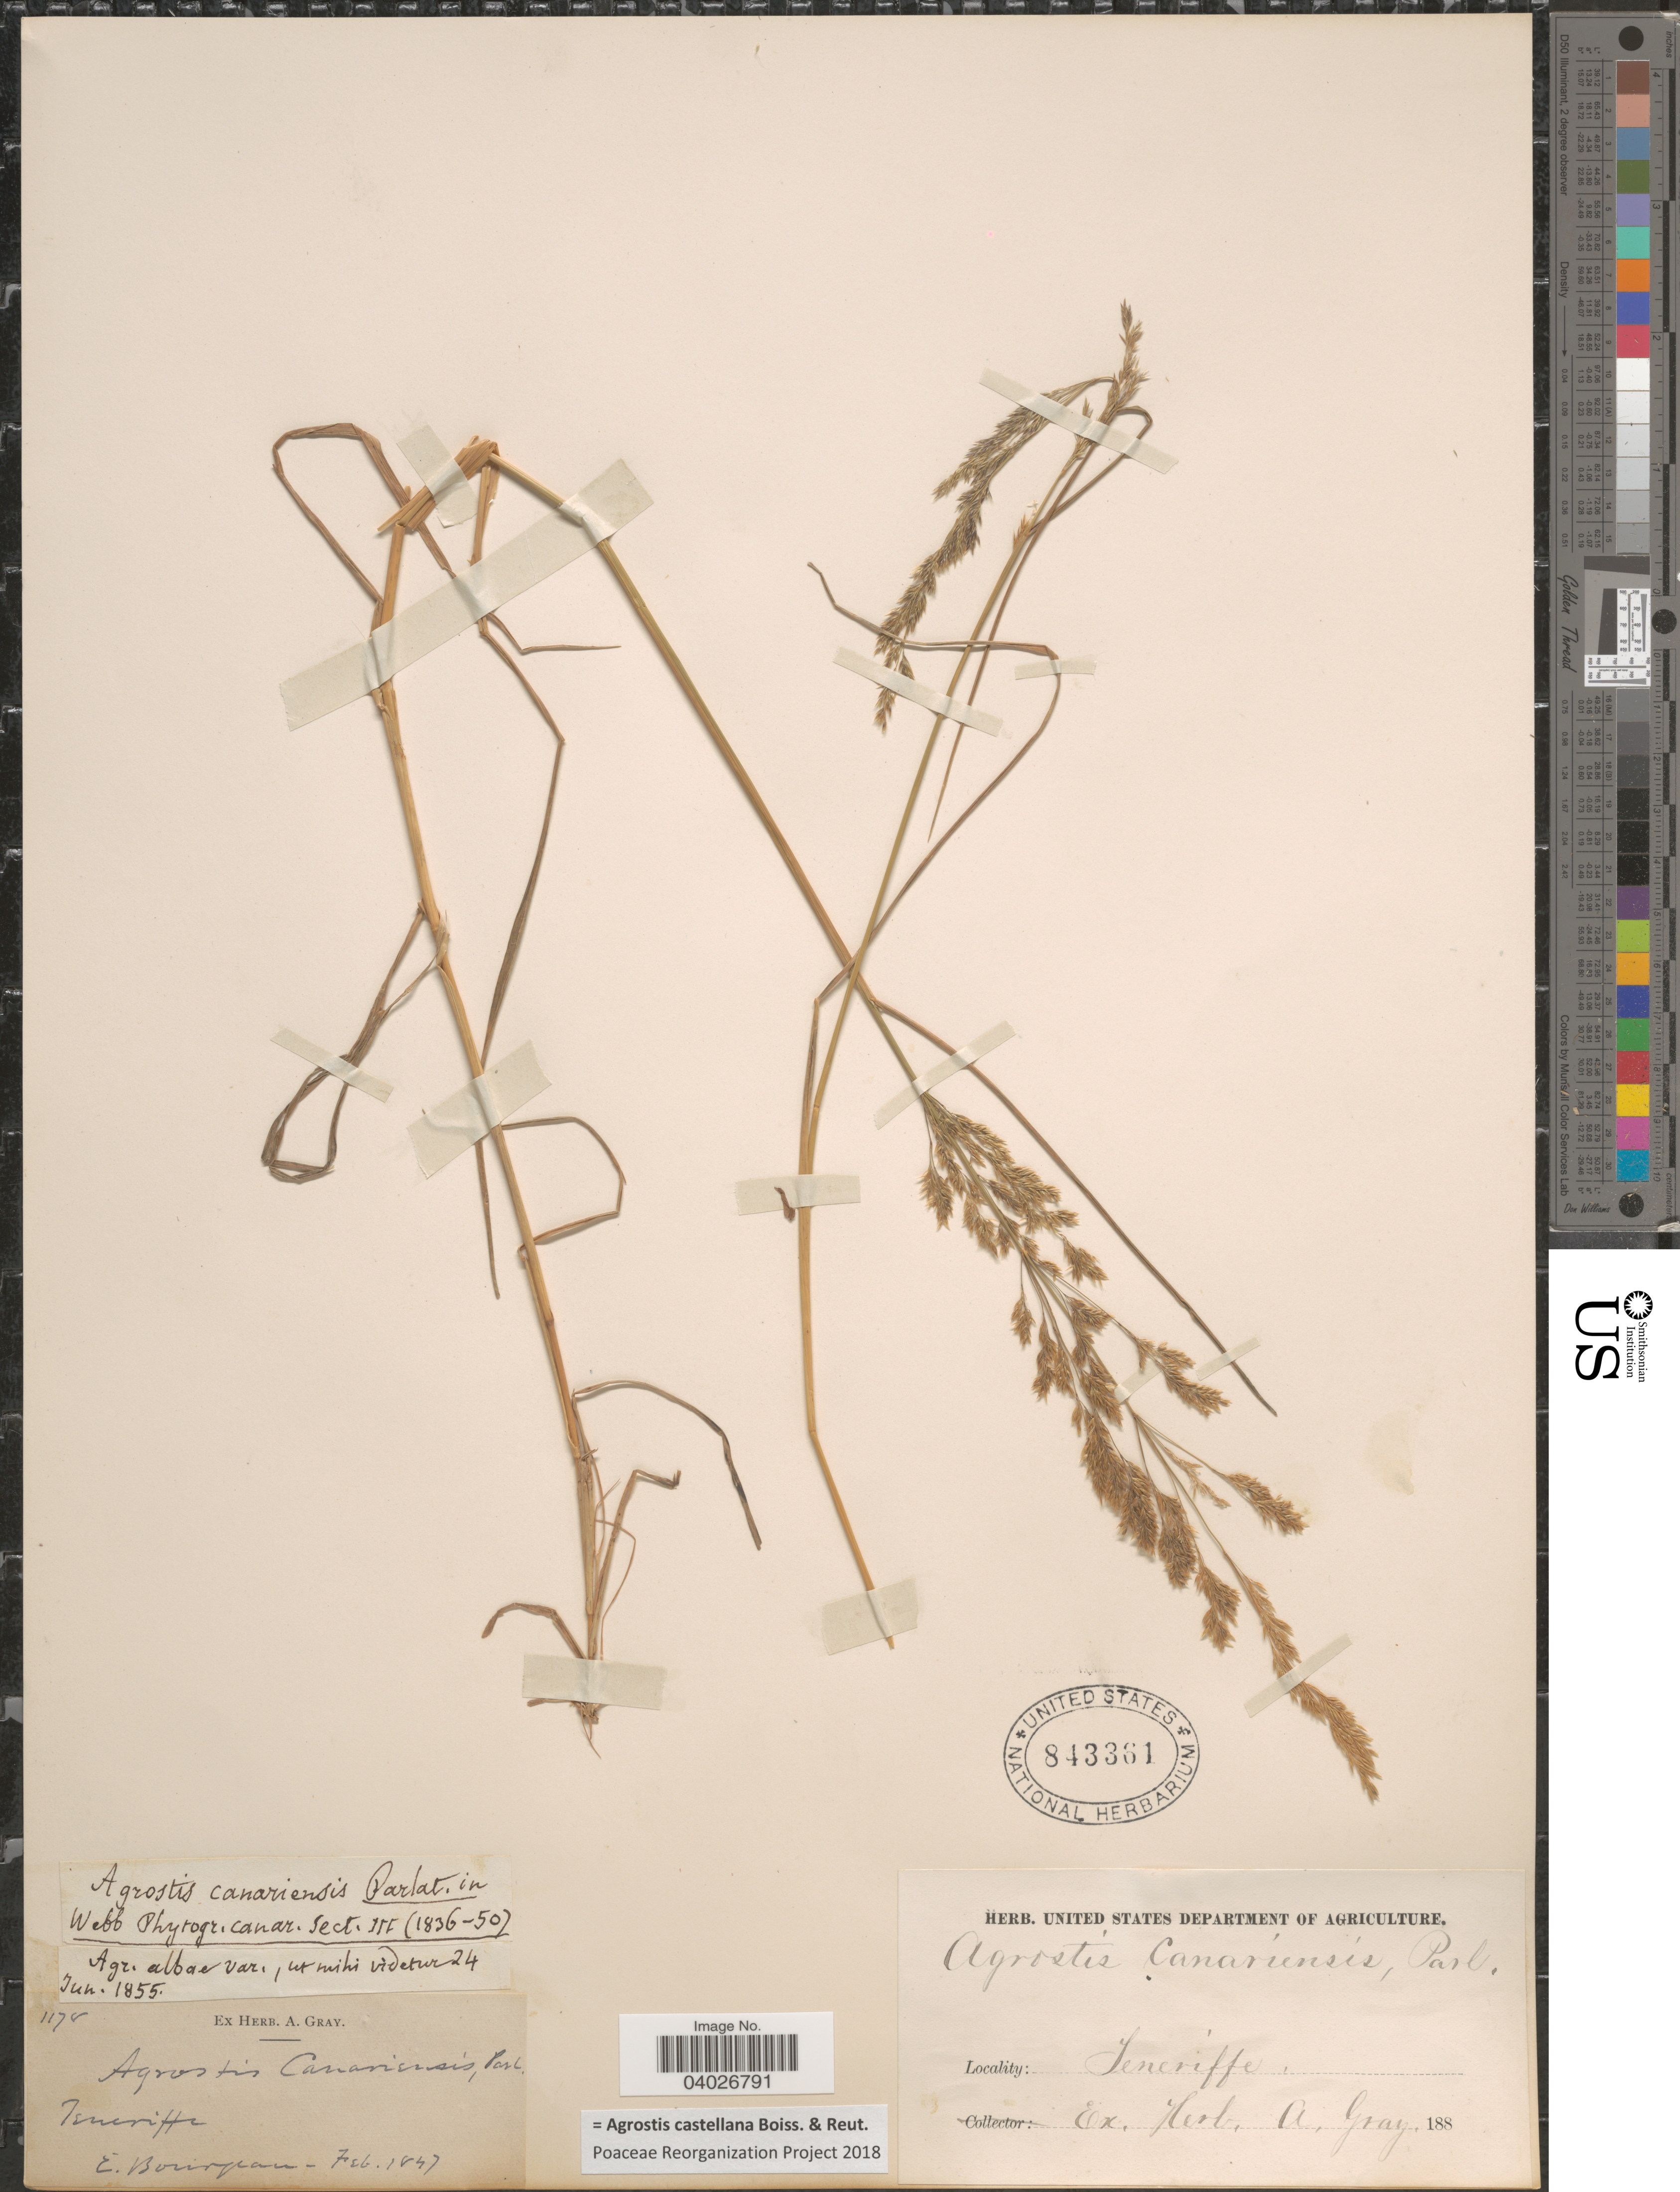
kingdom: Plantae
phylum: Tracheophyta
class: Liliopsida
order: Poales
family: Poaceae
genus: Agrostis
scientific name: Agrostis castellana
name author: Boiss. & Reut.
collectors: E. Bourgeau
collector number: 1178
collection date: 1847-02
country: Spain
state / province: Canarias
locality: Teneriffe.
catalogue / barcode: US 843361